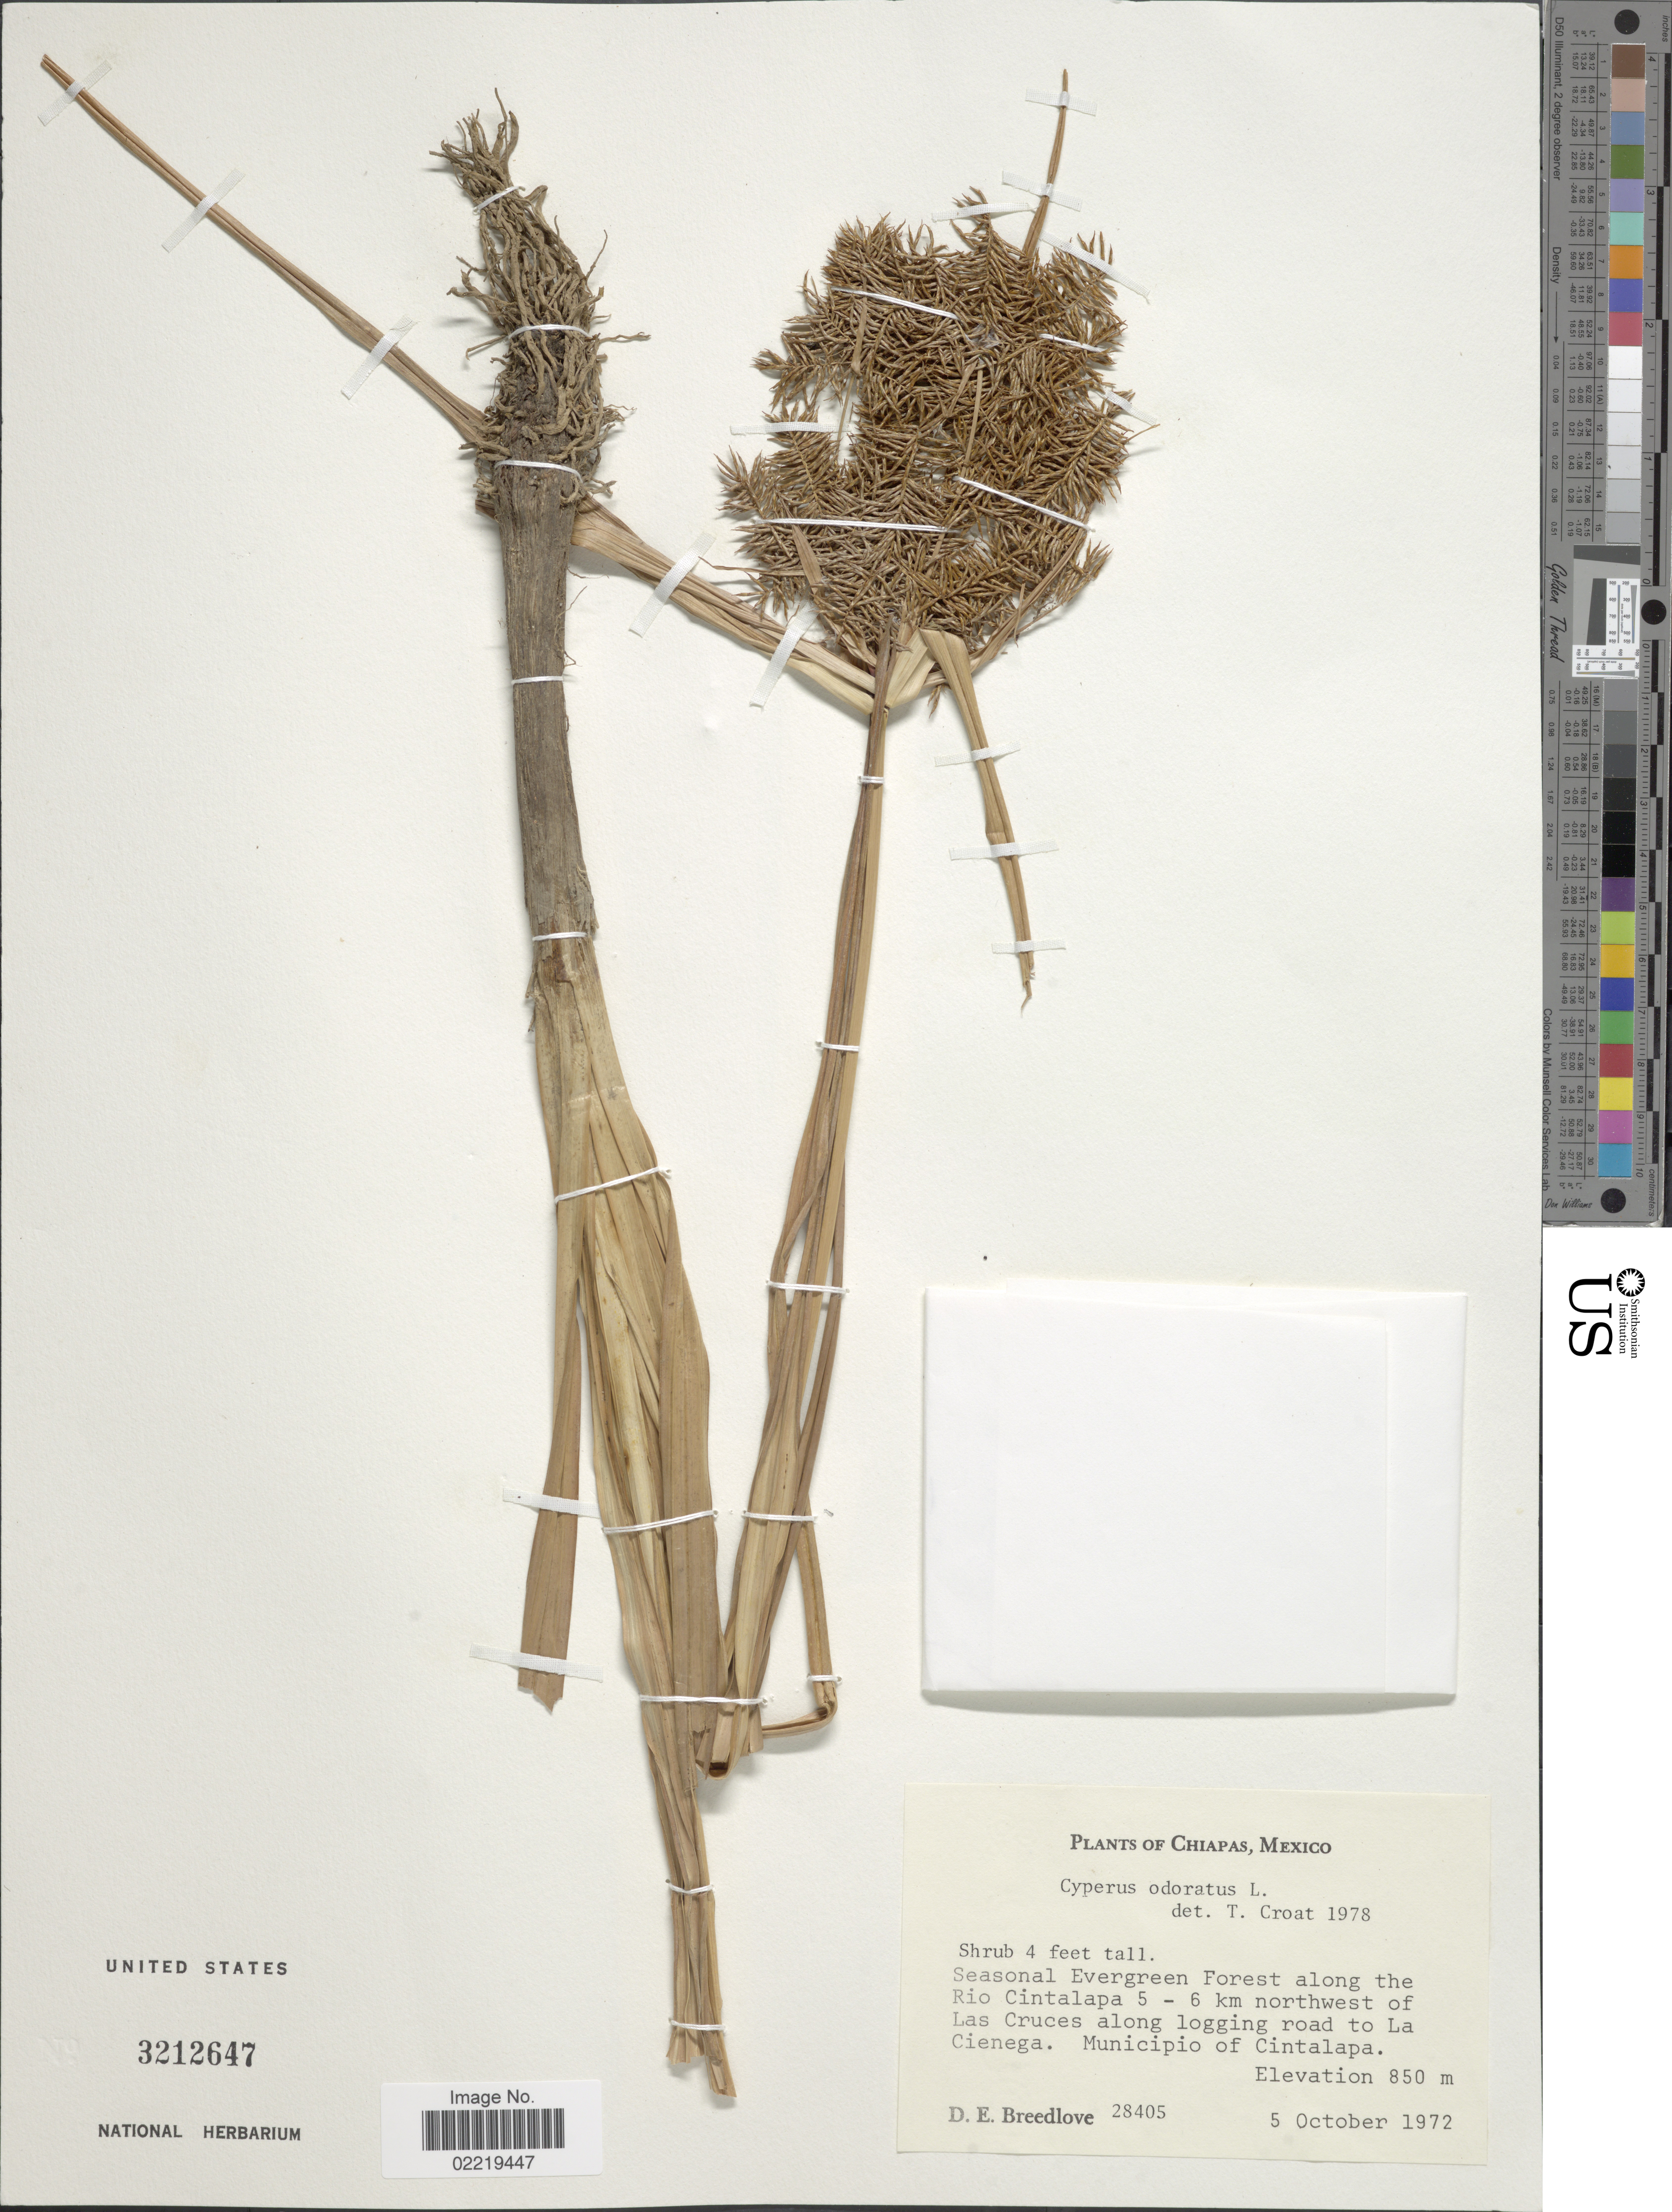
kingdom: Plantae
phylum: Tracheophyta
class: Liliopsida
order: Poales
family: Cyperaceae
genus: Cyperus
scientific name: Cyperus odoratus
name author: L.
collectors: D. E. Breedlove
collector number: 28405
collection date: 1972-10-05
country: Mexico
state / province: Chiapas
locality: Seasonal Evergreen Forest along the Rio Cintalapa 5-6 km northwest of Las Cruces along logging road to La Cienega, Municipio of Cintalapa.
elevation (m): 850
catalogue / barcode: US 3212647